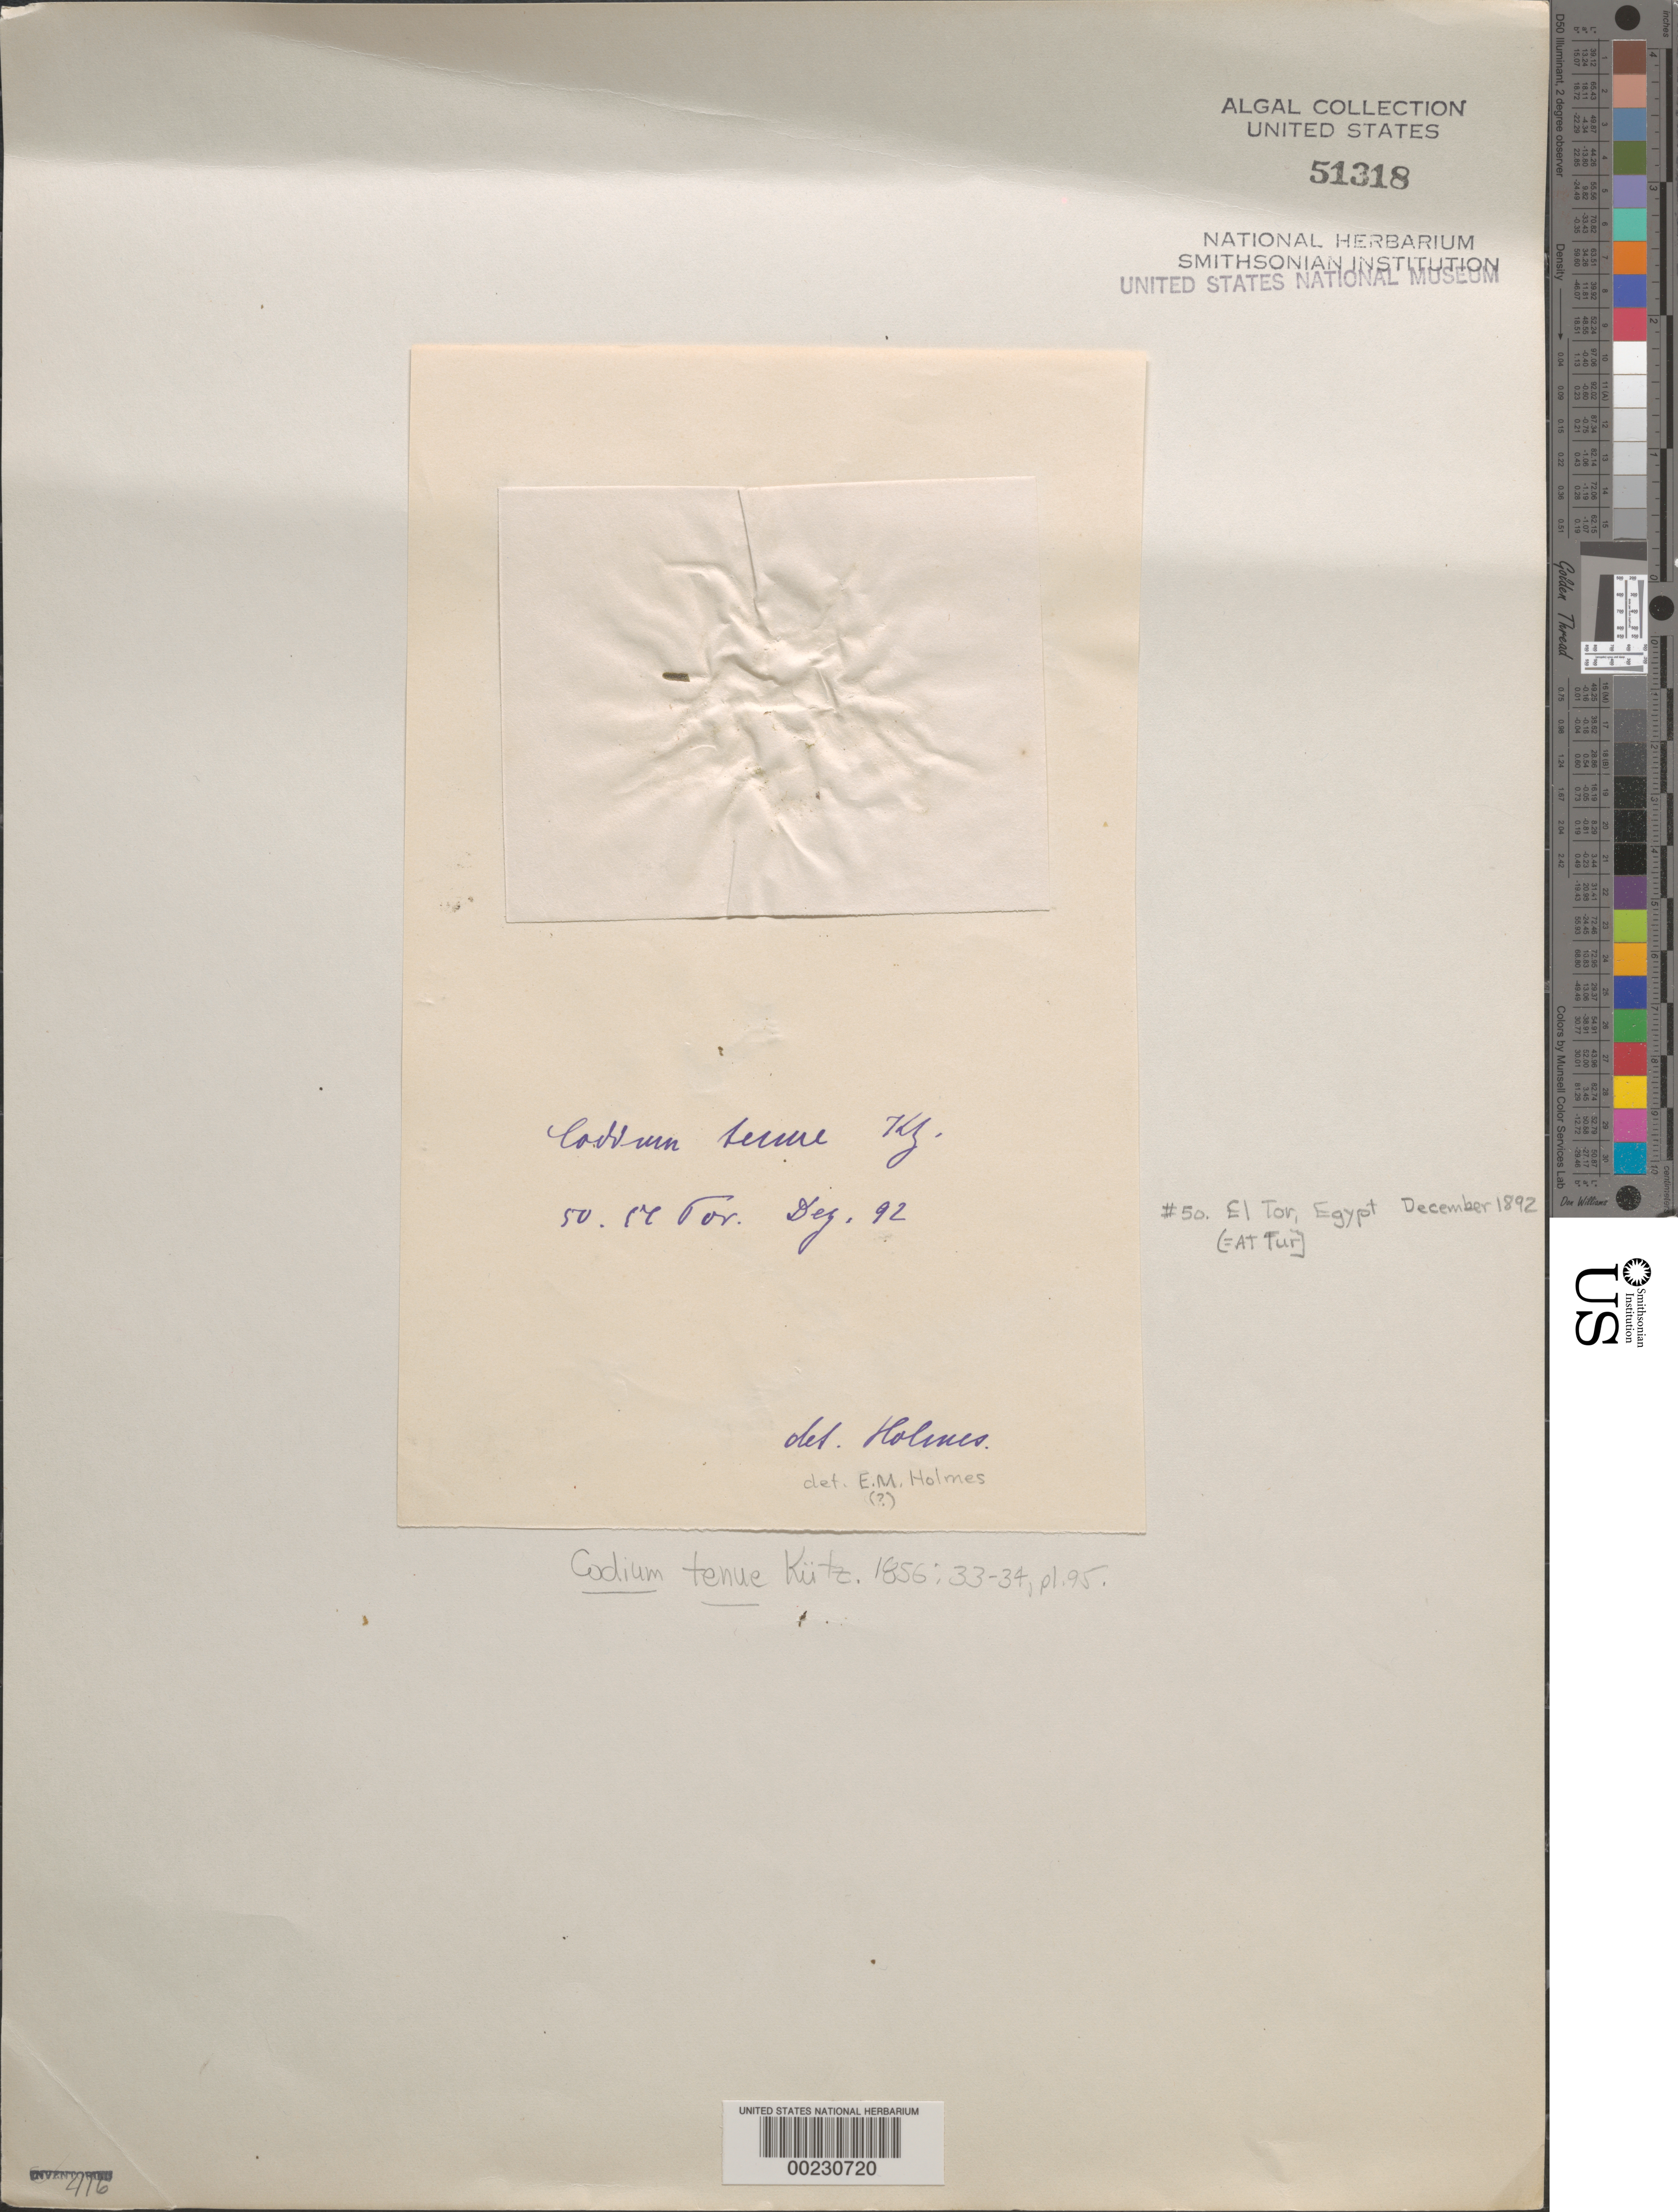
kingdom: Plantae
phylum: Chlorophyta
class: Ulvophyceae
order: Bryopsidales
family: Codiaceae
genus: Codium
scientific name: Codium tenue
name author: (Kütz.) Kütz.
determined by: Holmes, E. M.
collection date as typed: Dec 1892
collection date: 1892-12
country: Egypt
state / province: Janub Sina'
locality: At Tur (El Tor), Red Sea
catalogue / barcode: US 51318